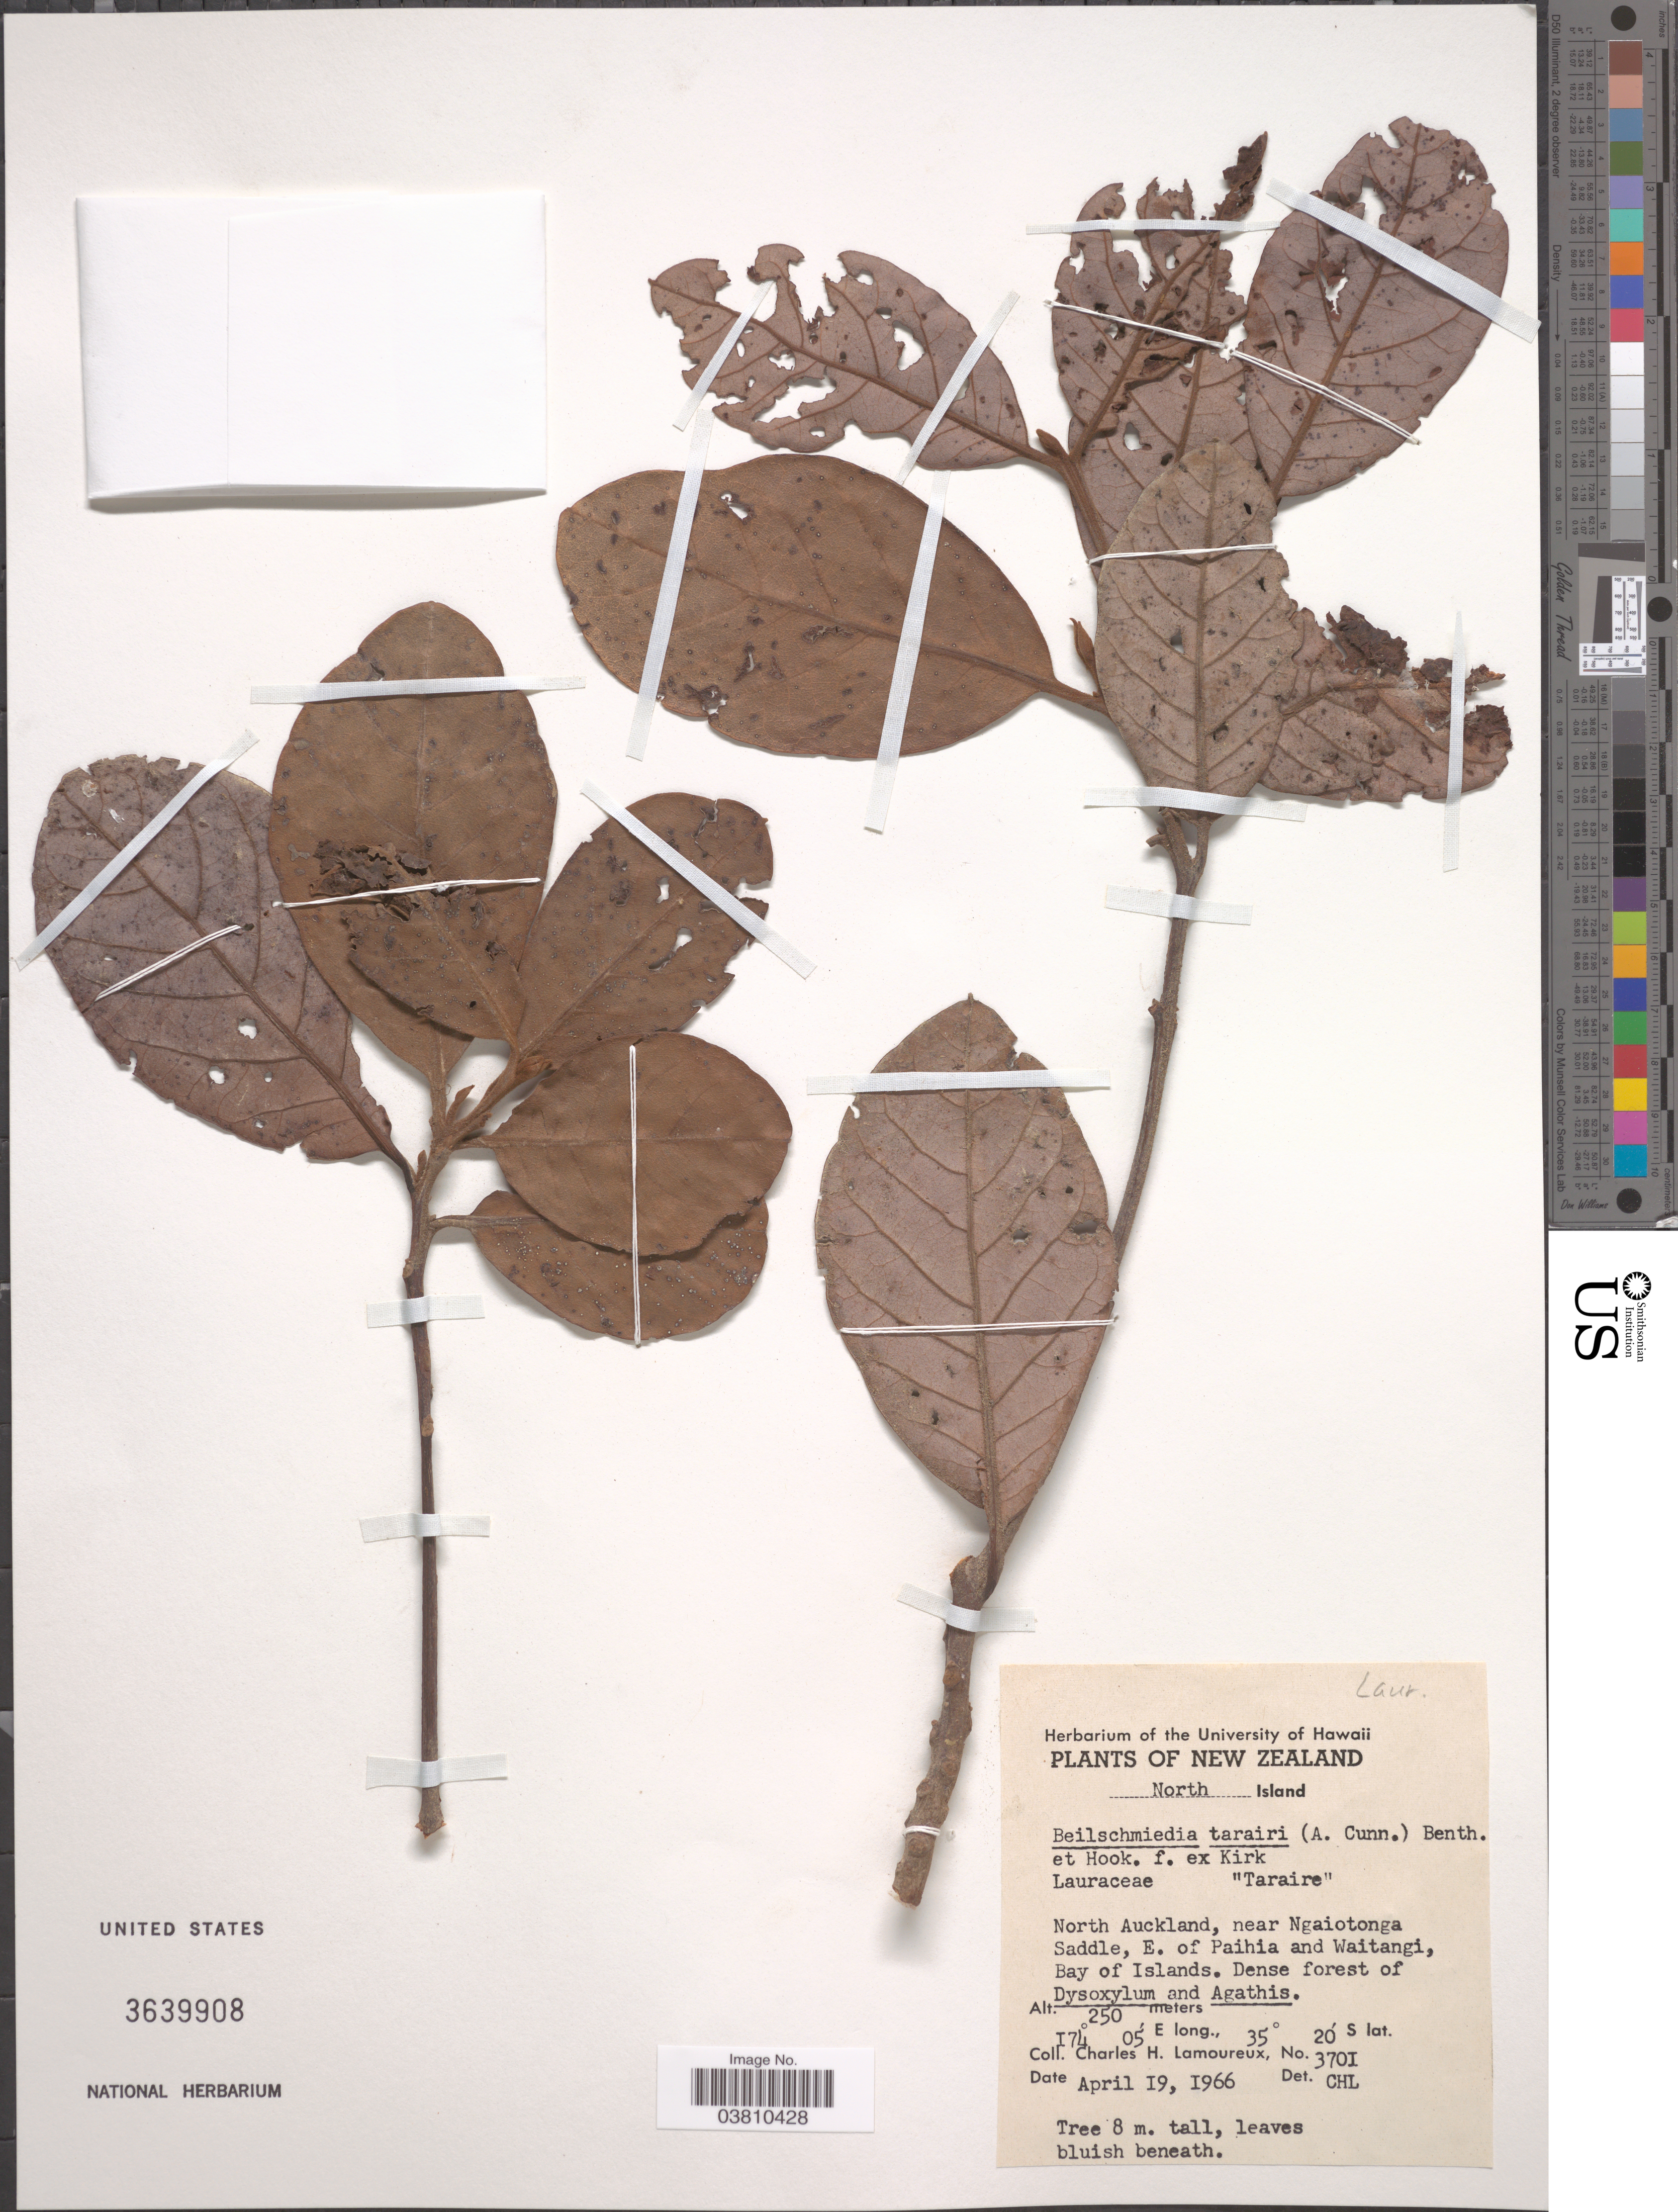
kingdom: Plantae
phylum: Tracheophyta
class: Magnoliopsida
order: Laurales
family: Lauraceae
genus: Beilschmiedia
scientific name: Beilschmiedia tarairi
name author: (A. Cunn.) Kirk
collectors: C. H. Lamoureux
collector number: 3701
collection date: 1966-04-19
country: New Zealand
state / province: Auckland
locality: North Island. North Auckland, near Ngaiotonga Saddle, E. of Paihia and Waitangi, Bay of Islands.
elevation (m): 250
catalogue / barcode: US 3639908